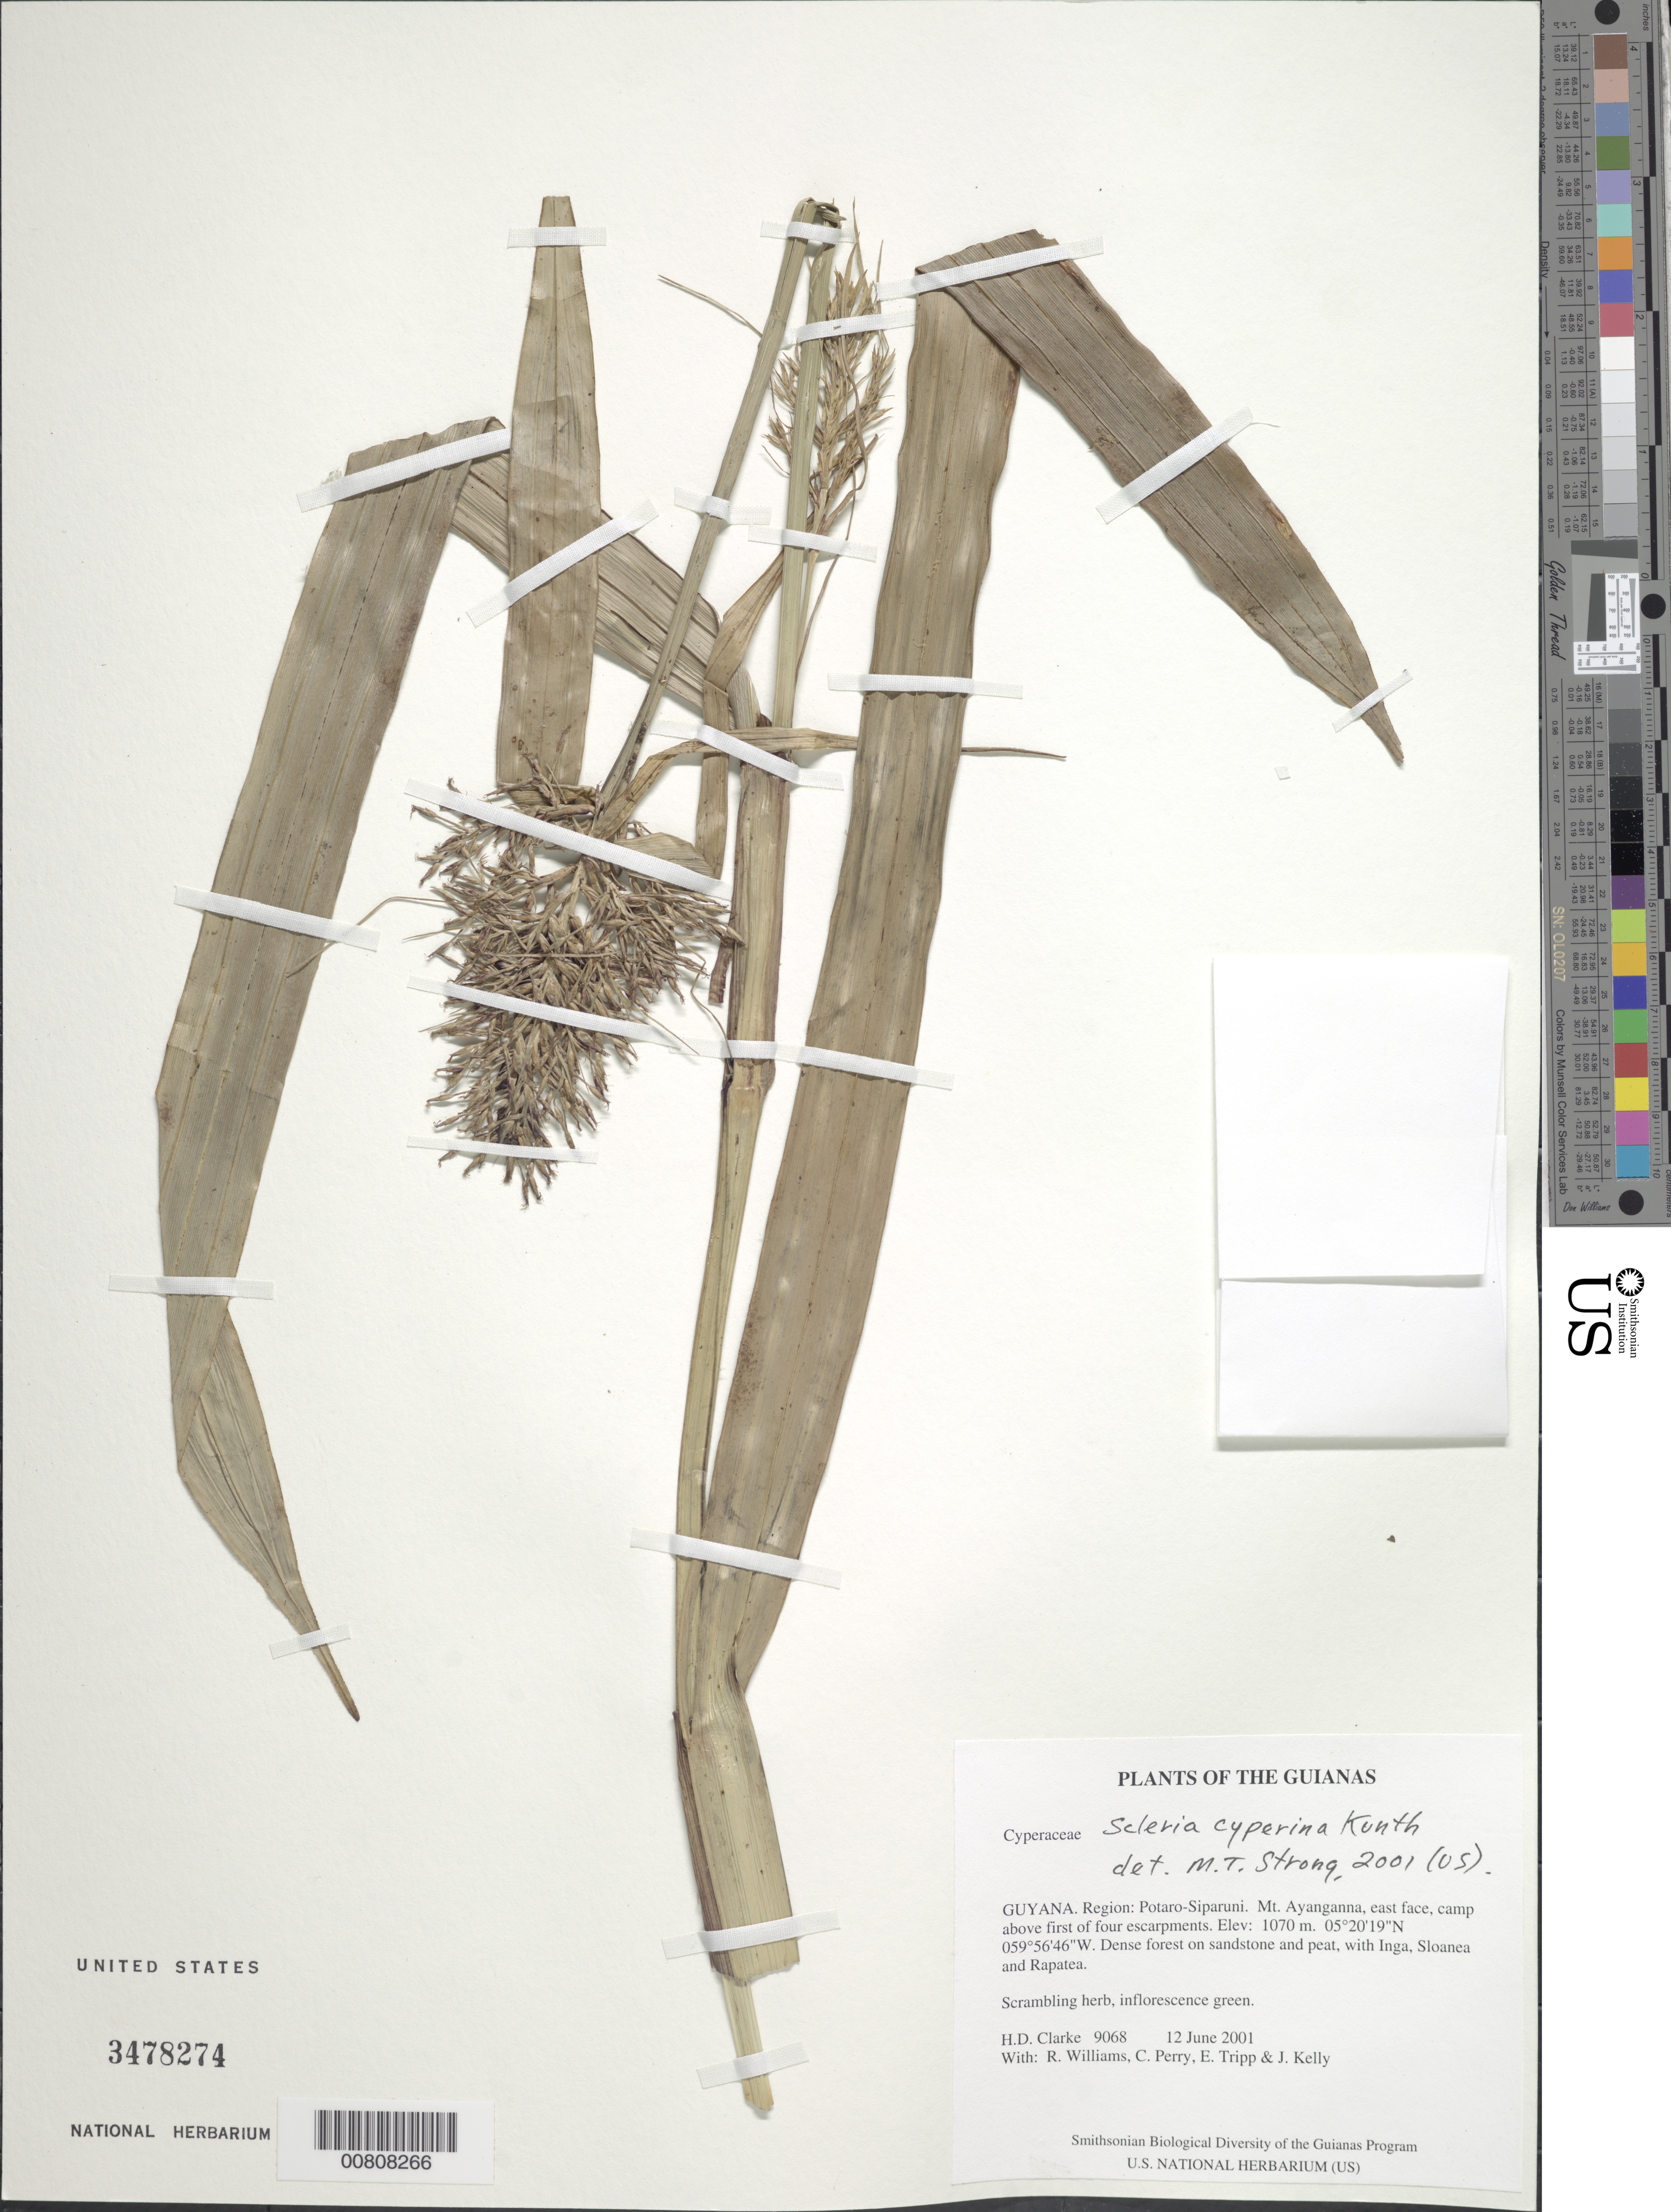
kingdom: Plantae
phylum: Tracheophyta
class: Liliopsida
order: Poales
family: Cyperaceae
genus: Scleria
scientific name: Scleria cyperina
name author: Willd. ex Kunth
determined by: Strong, M. T., (US), Smithsonian Institution - National Museum of Natural History (UNITED STATES)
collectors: H. D. Clarke, R. Williams, C. Perry, E. Tripp & J. Kelly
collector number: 9068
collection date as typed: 12 June 2001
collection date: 2001-06-12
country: Guyana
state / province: Potaro-Siparuni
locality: Mt. Ayanganna, east face, camp above first of four escarpments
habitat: Dense forest on sandstone and peat, with Inga, Sloanea and Rapatea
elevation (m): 1070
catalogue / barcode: US 3478274